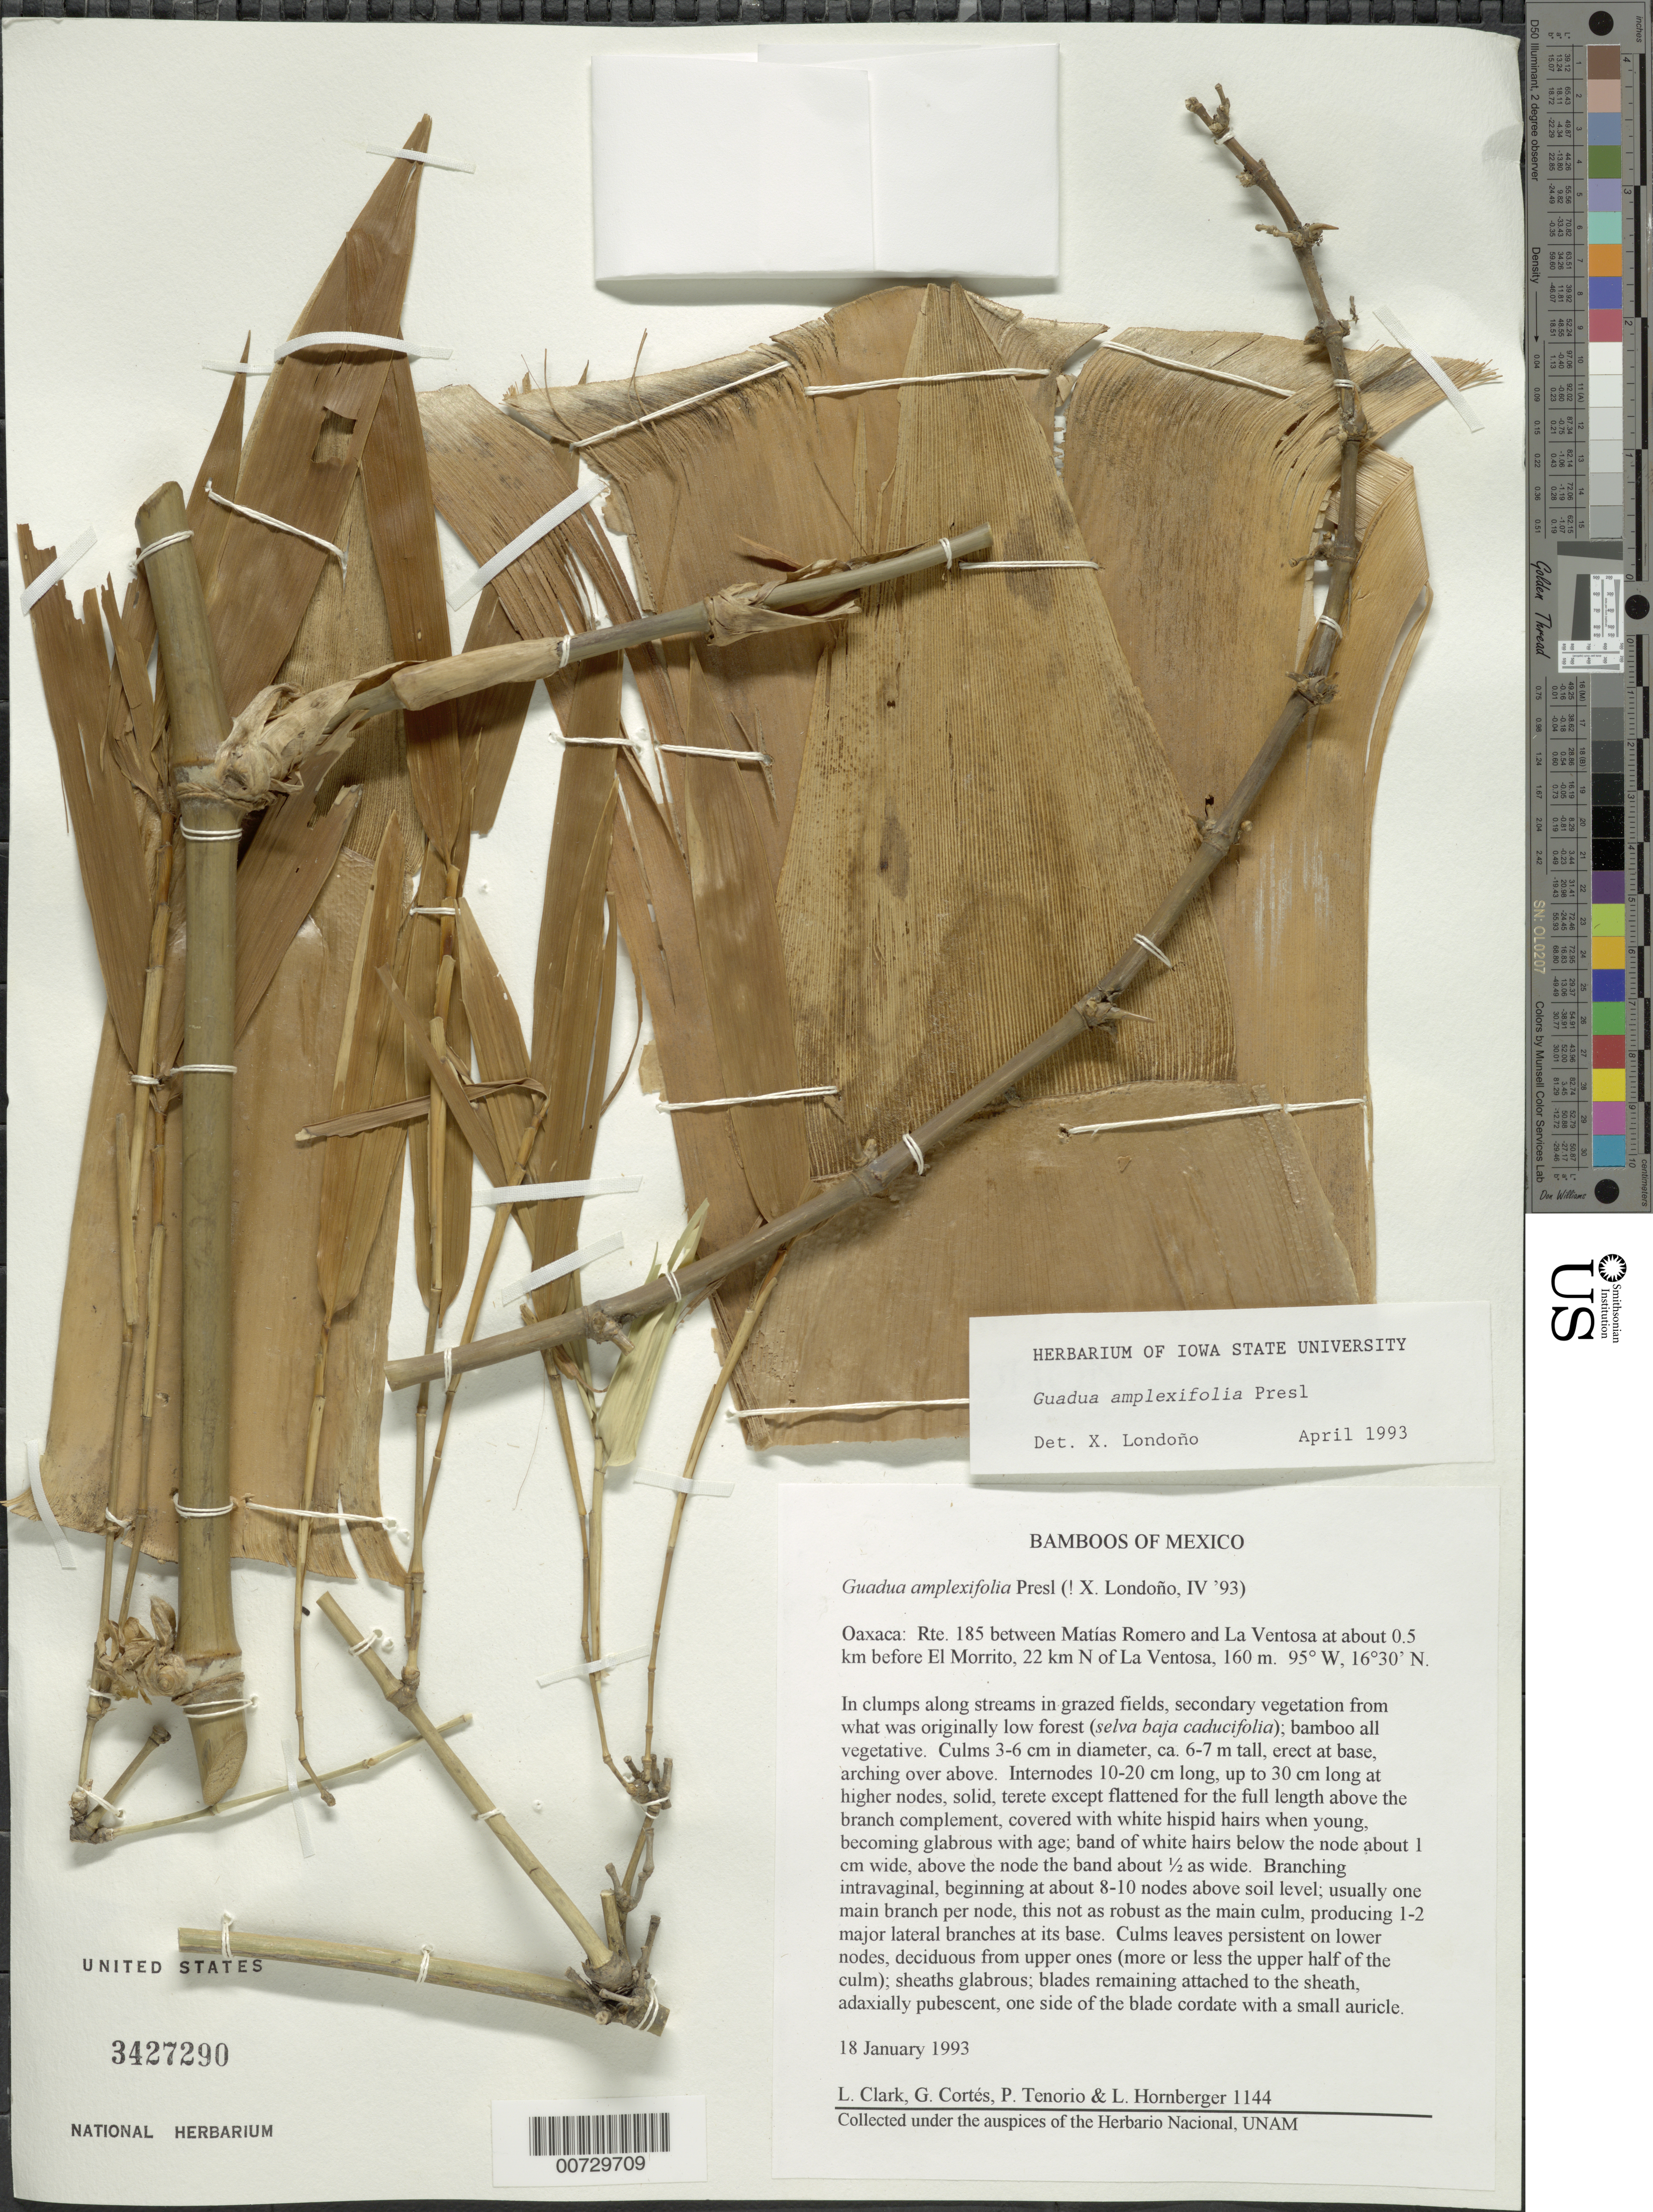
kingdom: Plantae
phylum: Tracheophyta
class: Liliopsida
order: Poales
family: Poaceae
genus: Guadua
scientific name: Guadua amplexifolia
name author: J. Presl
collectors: L. G. Clark, G. Cortés R., P. Tenorio L. & L. Hornberger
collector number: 1144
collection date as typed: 18 Jan 1993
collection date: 1993-01-18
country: Mexico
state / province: Oaxaca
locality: Rte 185 between Matias Romero and La Ventosa. N of La Ventosa.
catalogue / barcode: US 3427290